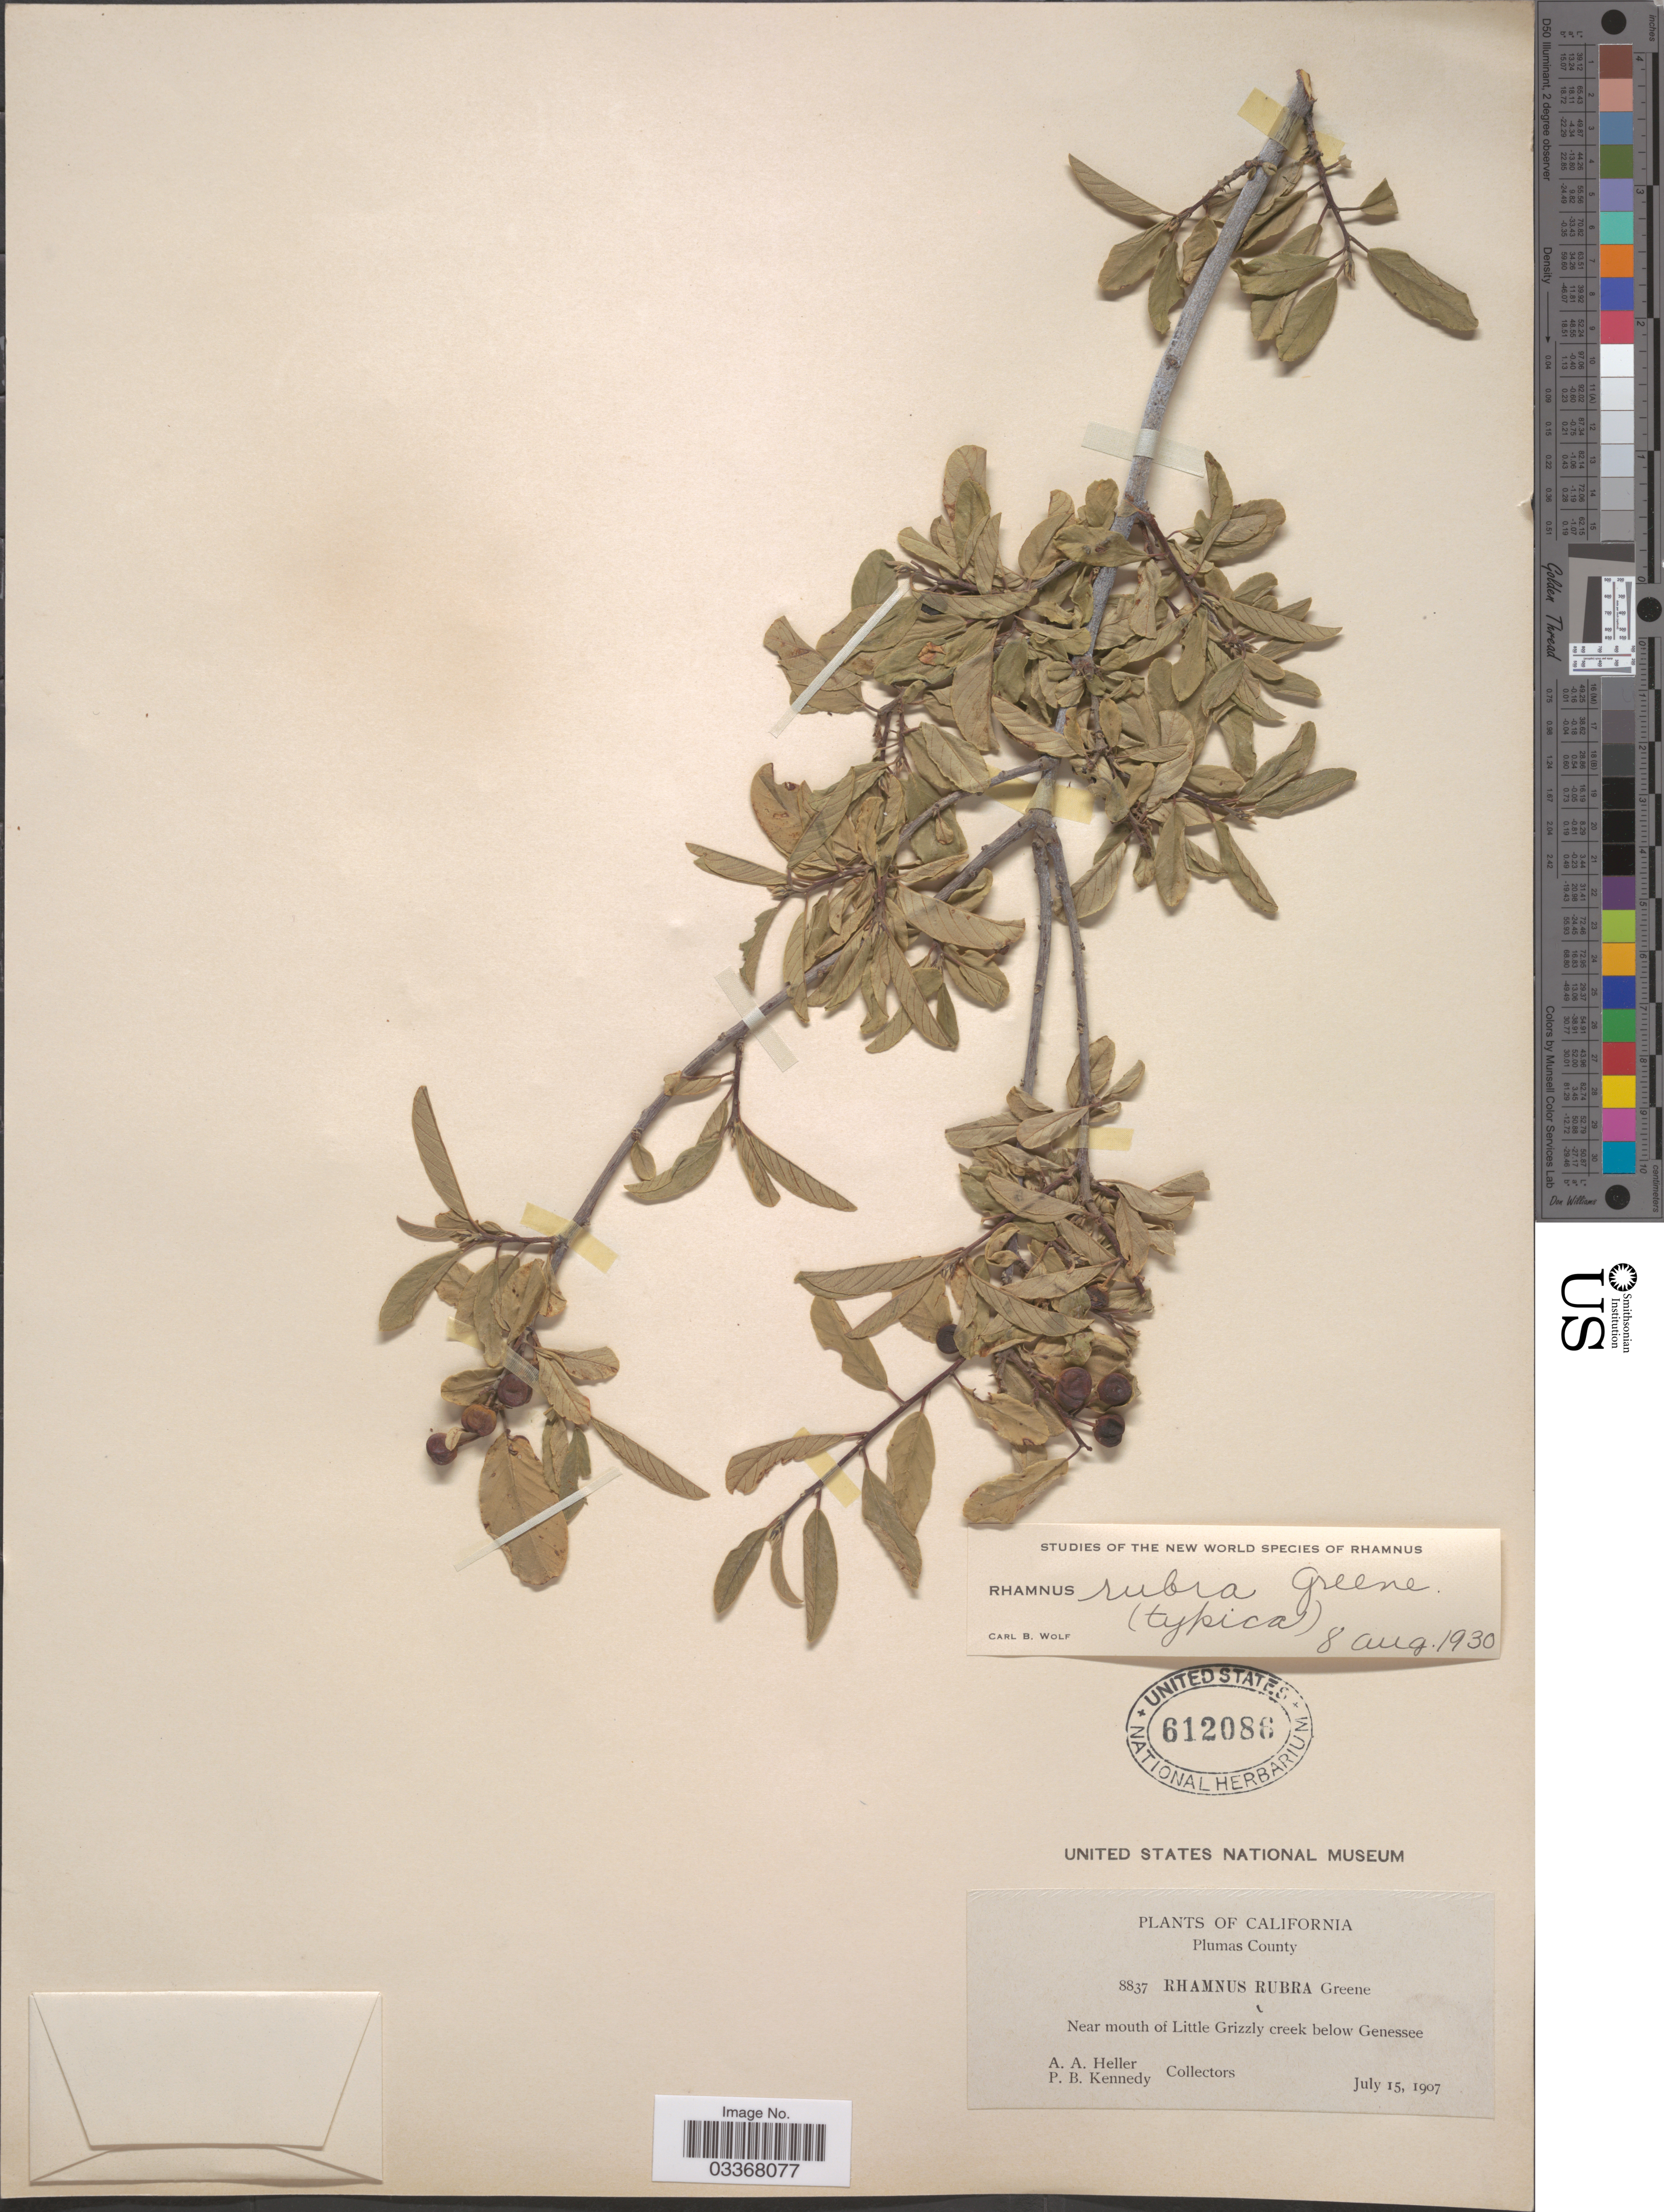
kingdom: Plantae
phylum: Tracheophyta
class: Magnoliopsida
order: Rosales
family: Rhamnaceae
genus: Frangula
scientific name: Frangula rubra subsp. rubra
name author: (Greene) Grubov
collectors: A. A. Heller & P. B. Kennedy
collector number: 8837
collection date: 1907-07-15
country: United States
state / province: California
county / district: Plumas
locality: Plumas County, Near mouth of Little Grizzly creek below Genessee.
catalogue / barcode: US 612086